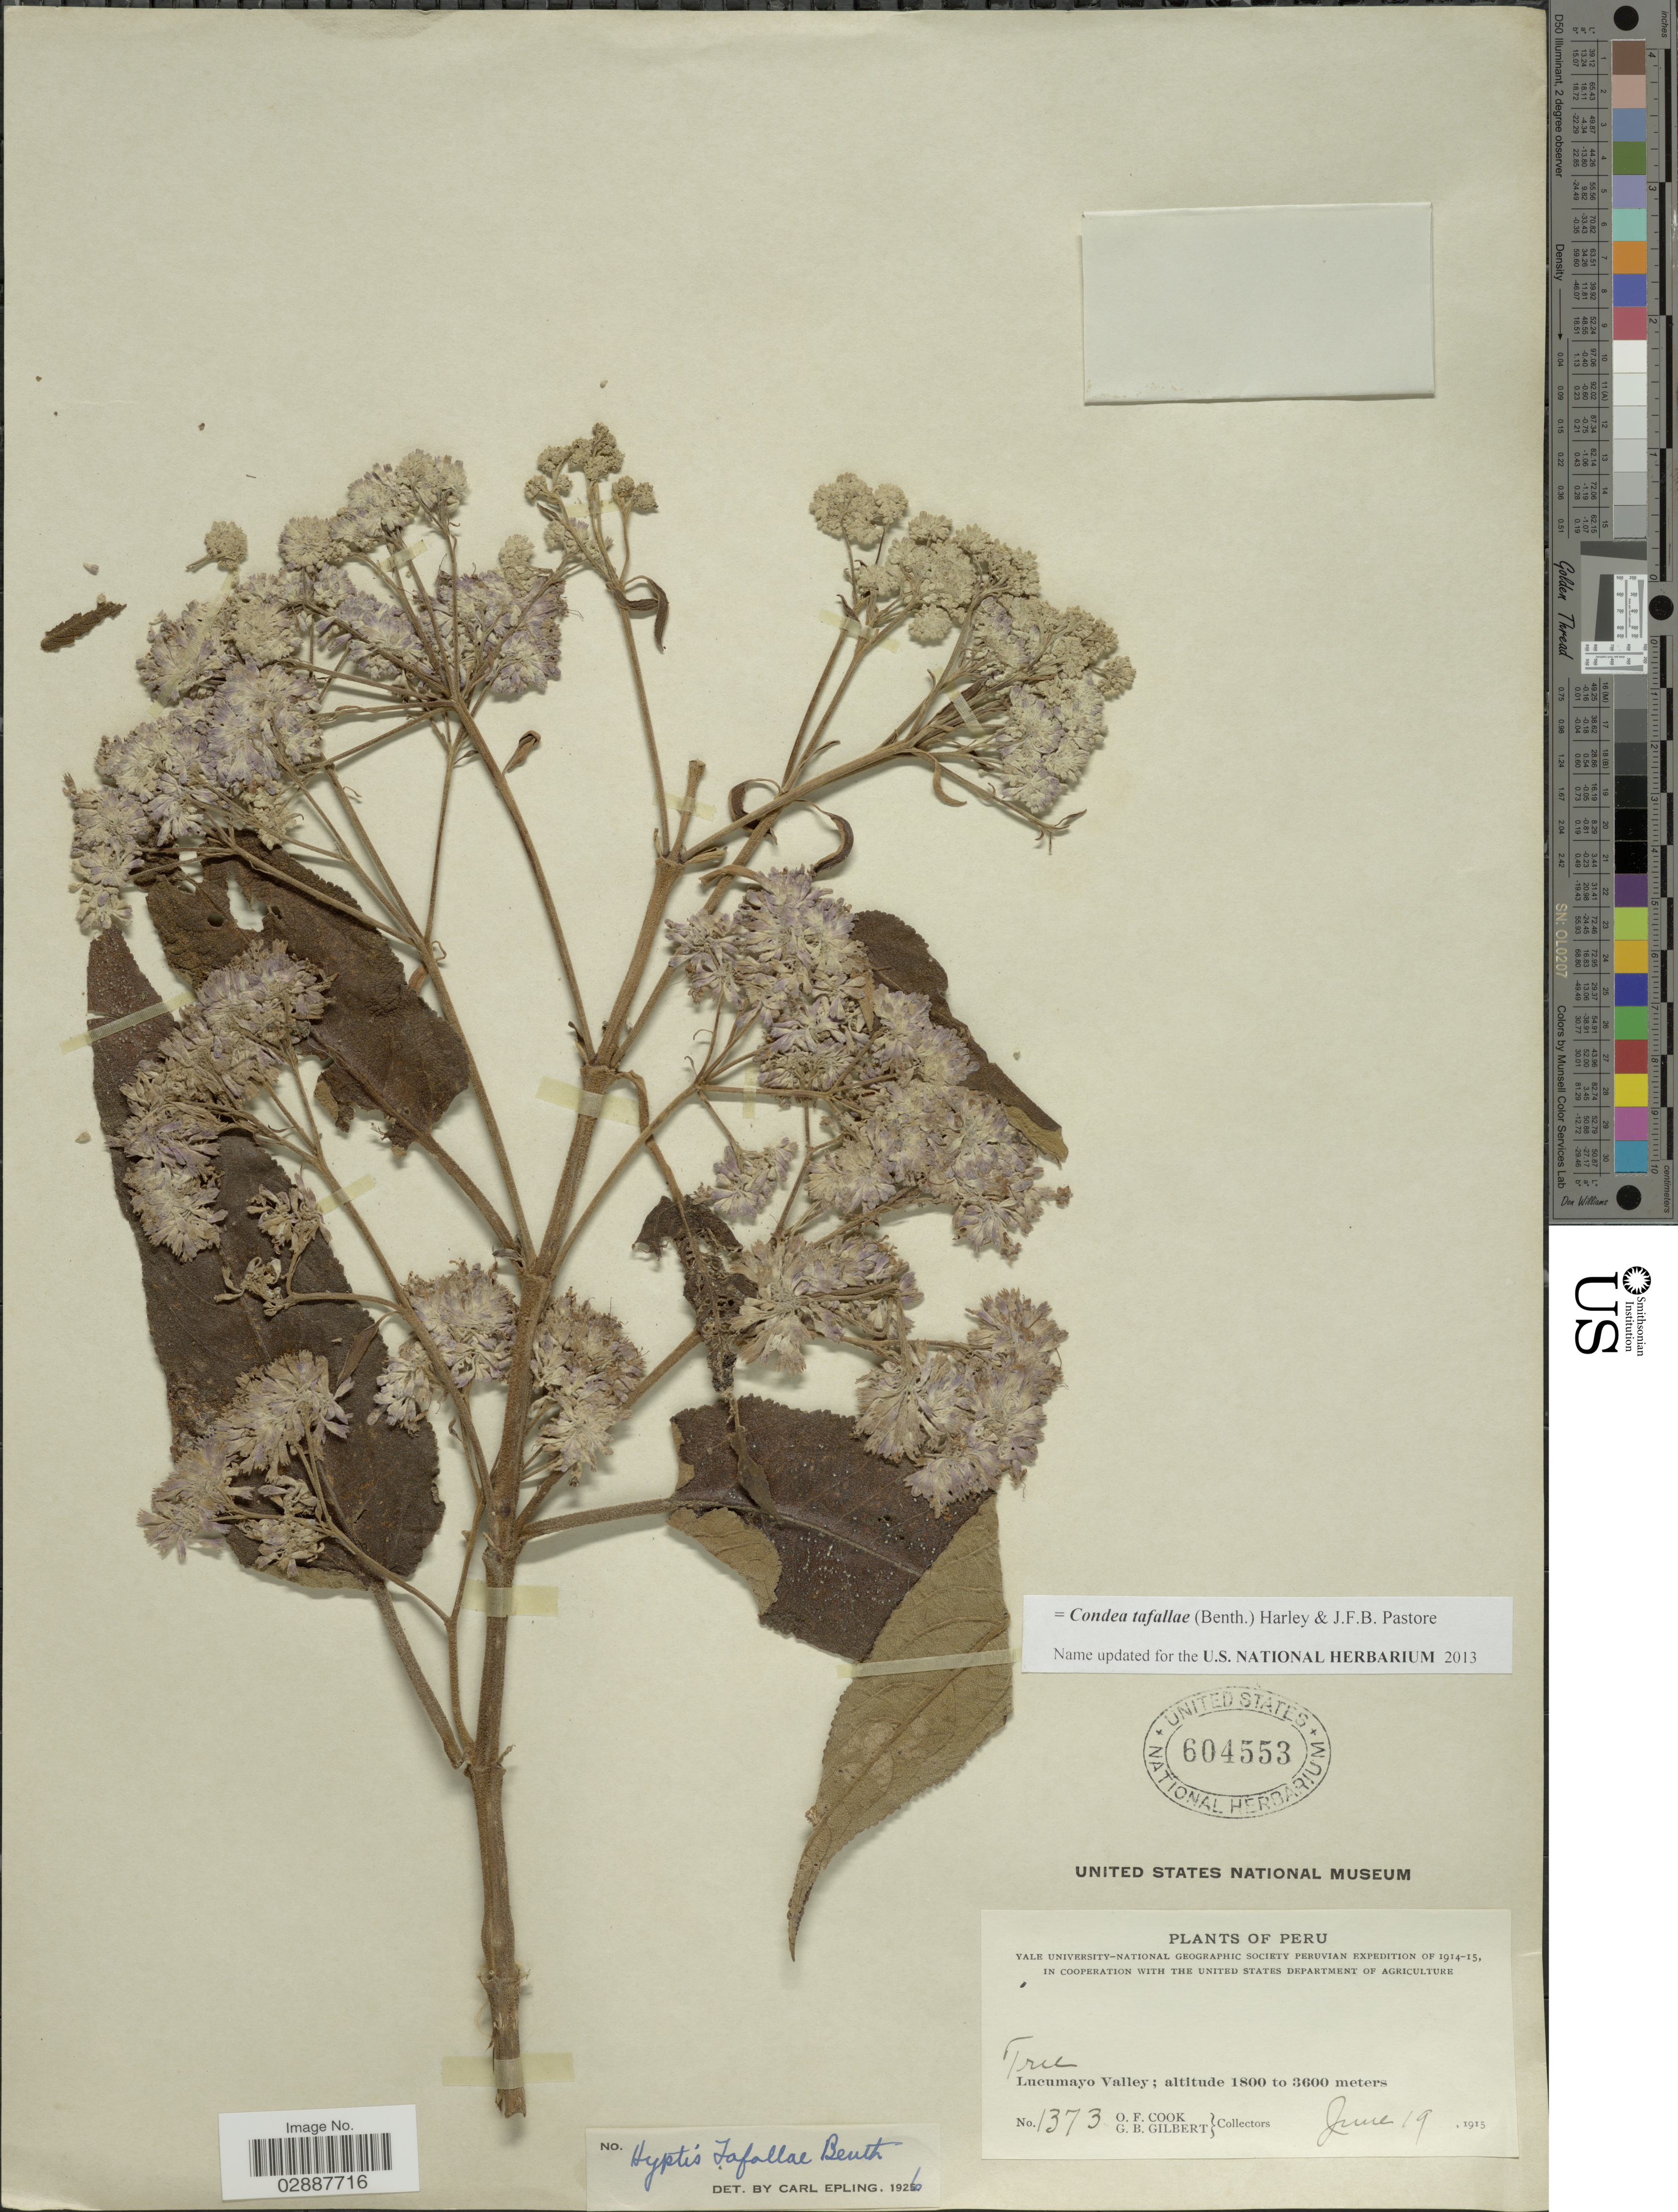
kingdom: Plantae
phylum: Tracheophyta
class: Magnoliopsida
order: Lamiales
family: Lamiaceae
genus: Condea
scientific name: Condea tafallae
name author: (Benth.) Harley & J.F.B. Pastore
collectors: O. F. Cook & G. B. Gilbert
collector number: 1373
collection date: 1915-06-19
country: Peru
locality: Lucumayo Valley.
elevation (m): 1800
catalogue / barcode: US 604553